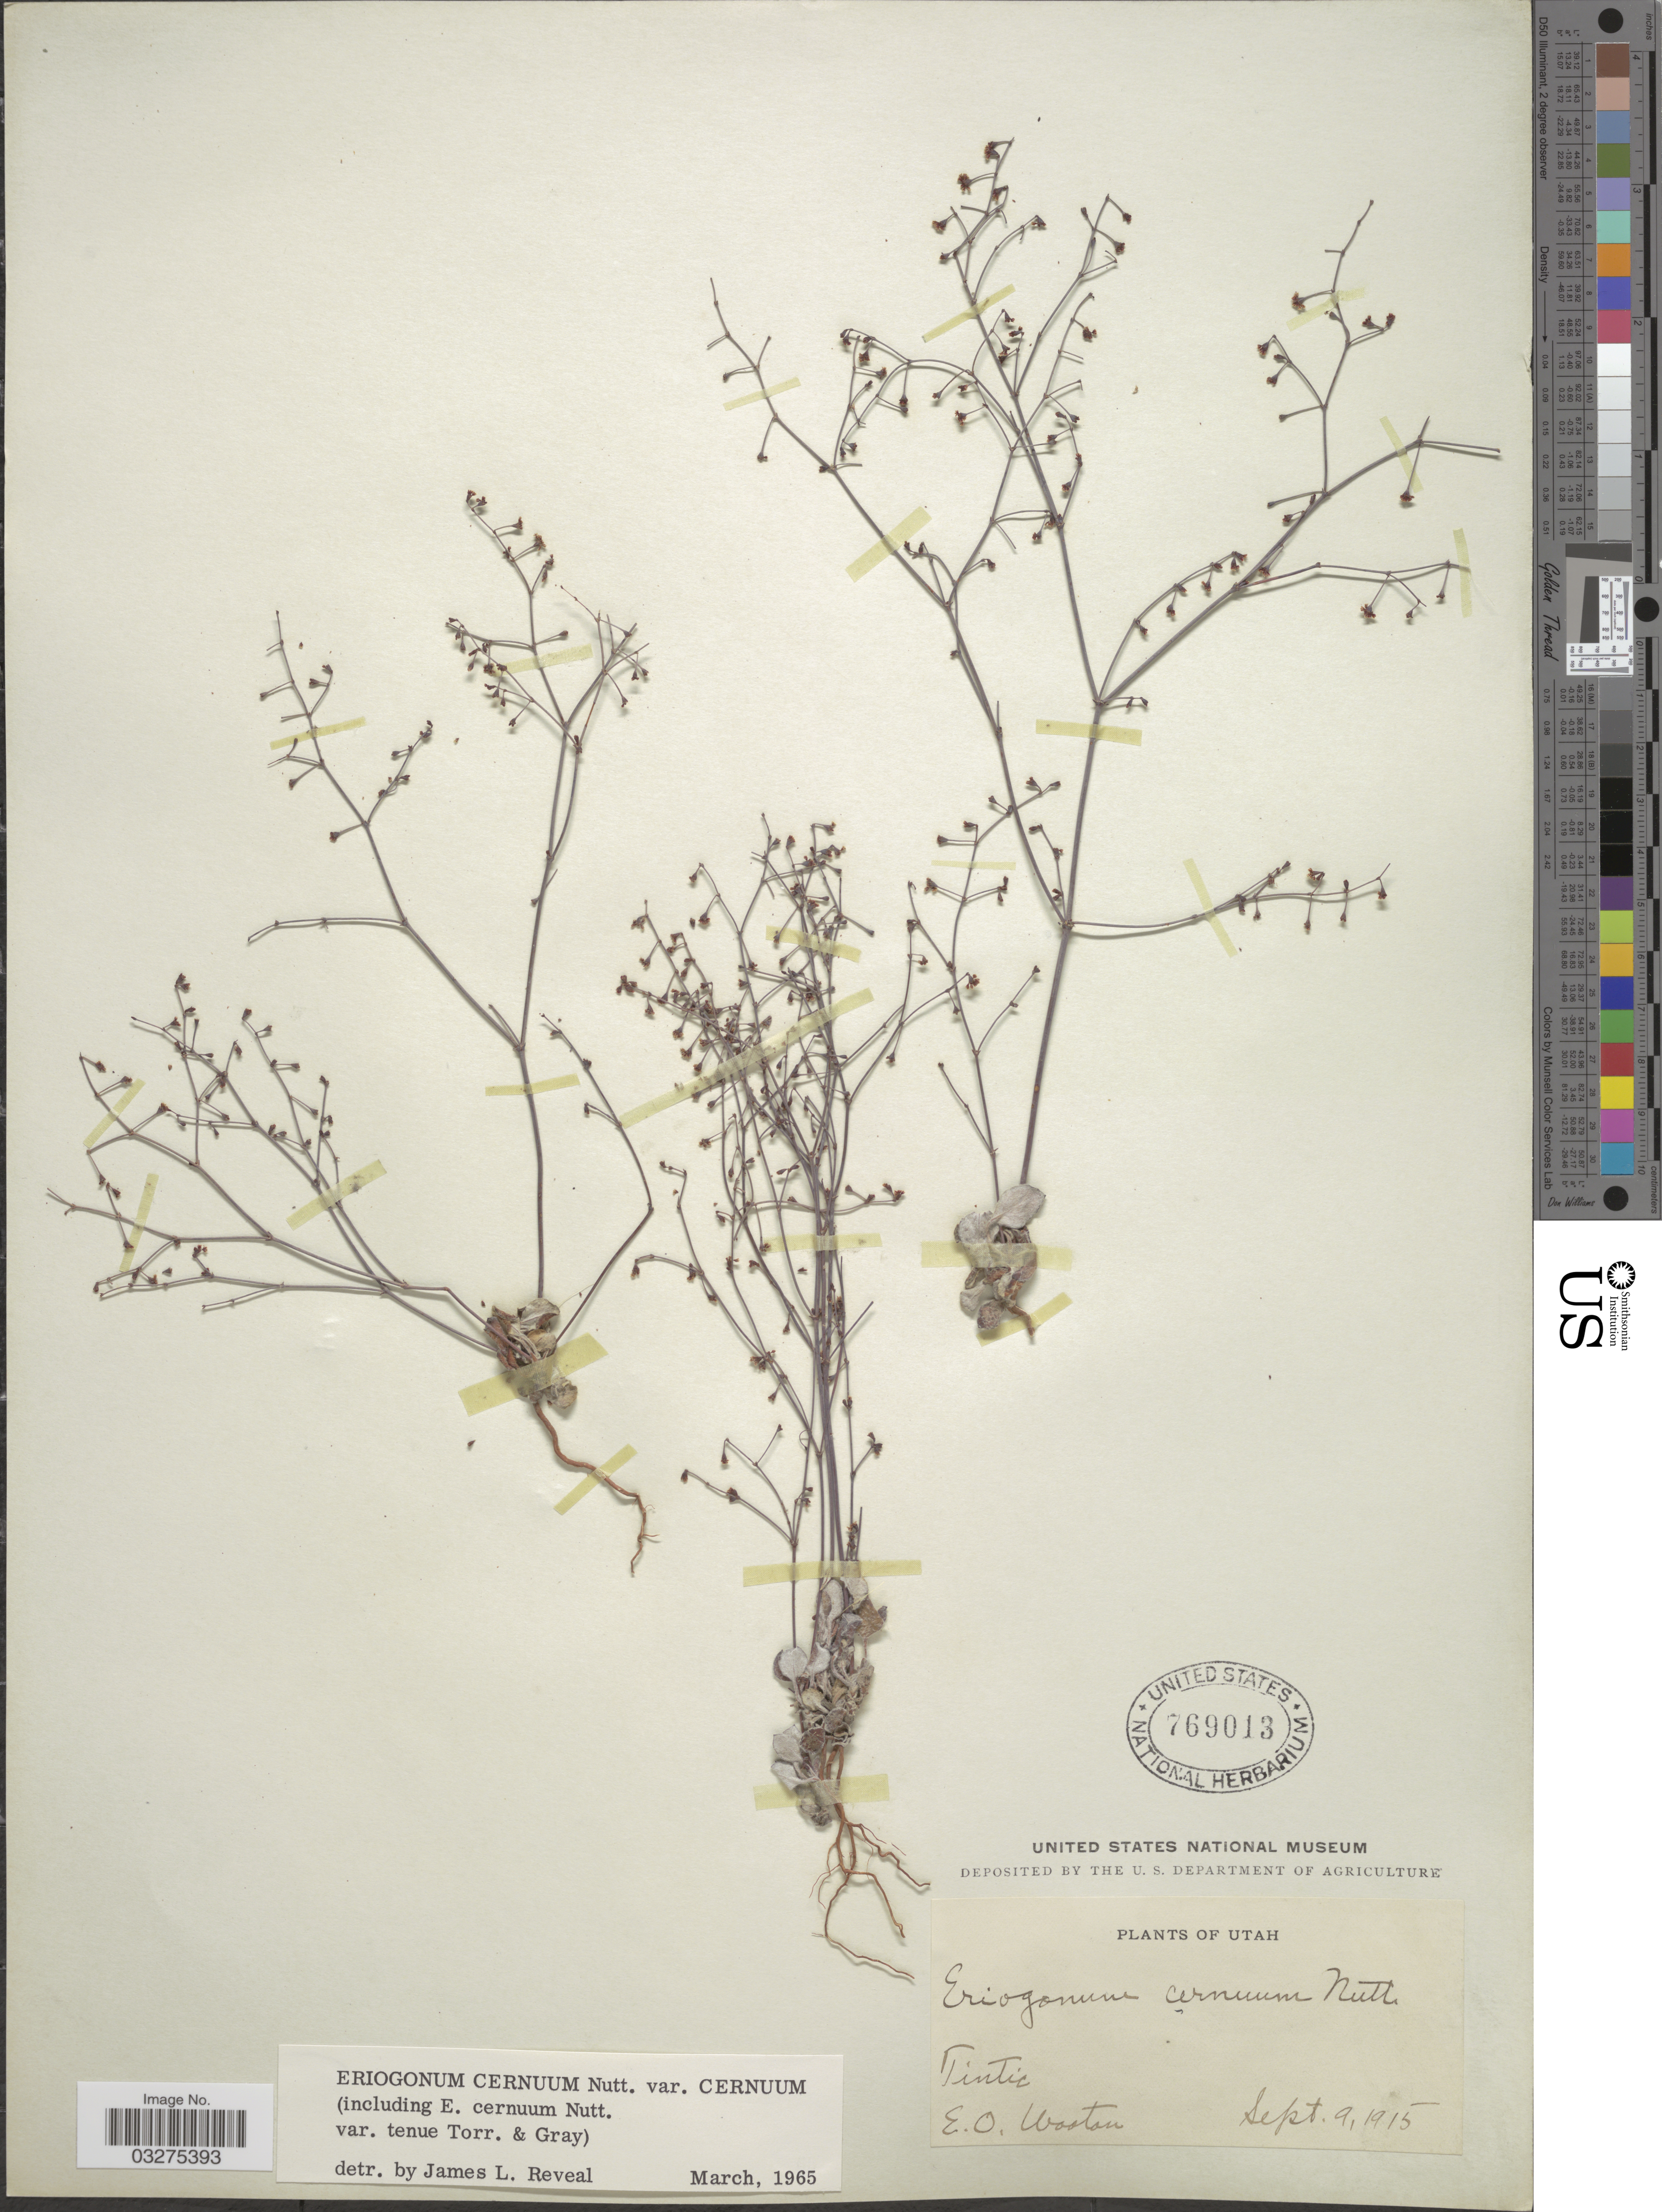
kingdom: Plantae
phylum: Tracheophyta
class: Magnoliopsida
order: Caryophyllales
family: Polygonaceae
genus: Eriogonum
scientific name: Eriogonum cernuum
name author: Nutt.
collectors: E. O. Wooton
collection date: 1915-09-09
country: United States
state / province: Utah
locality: Tintic.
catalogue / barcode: US 769013